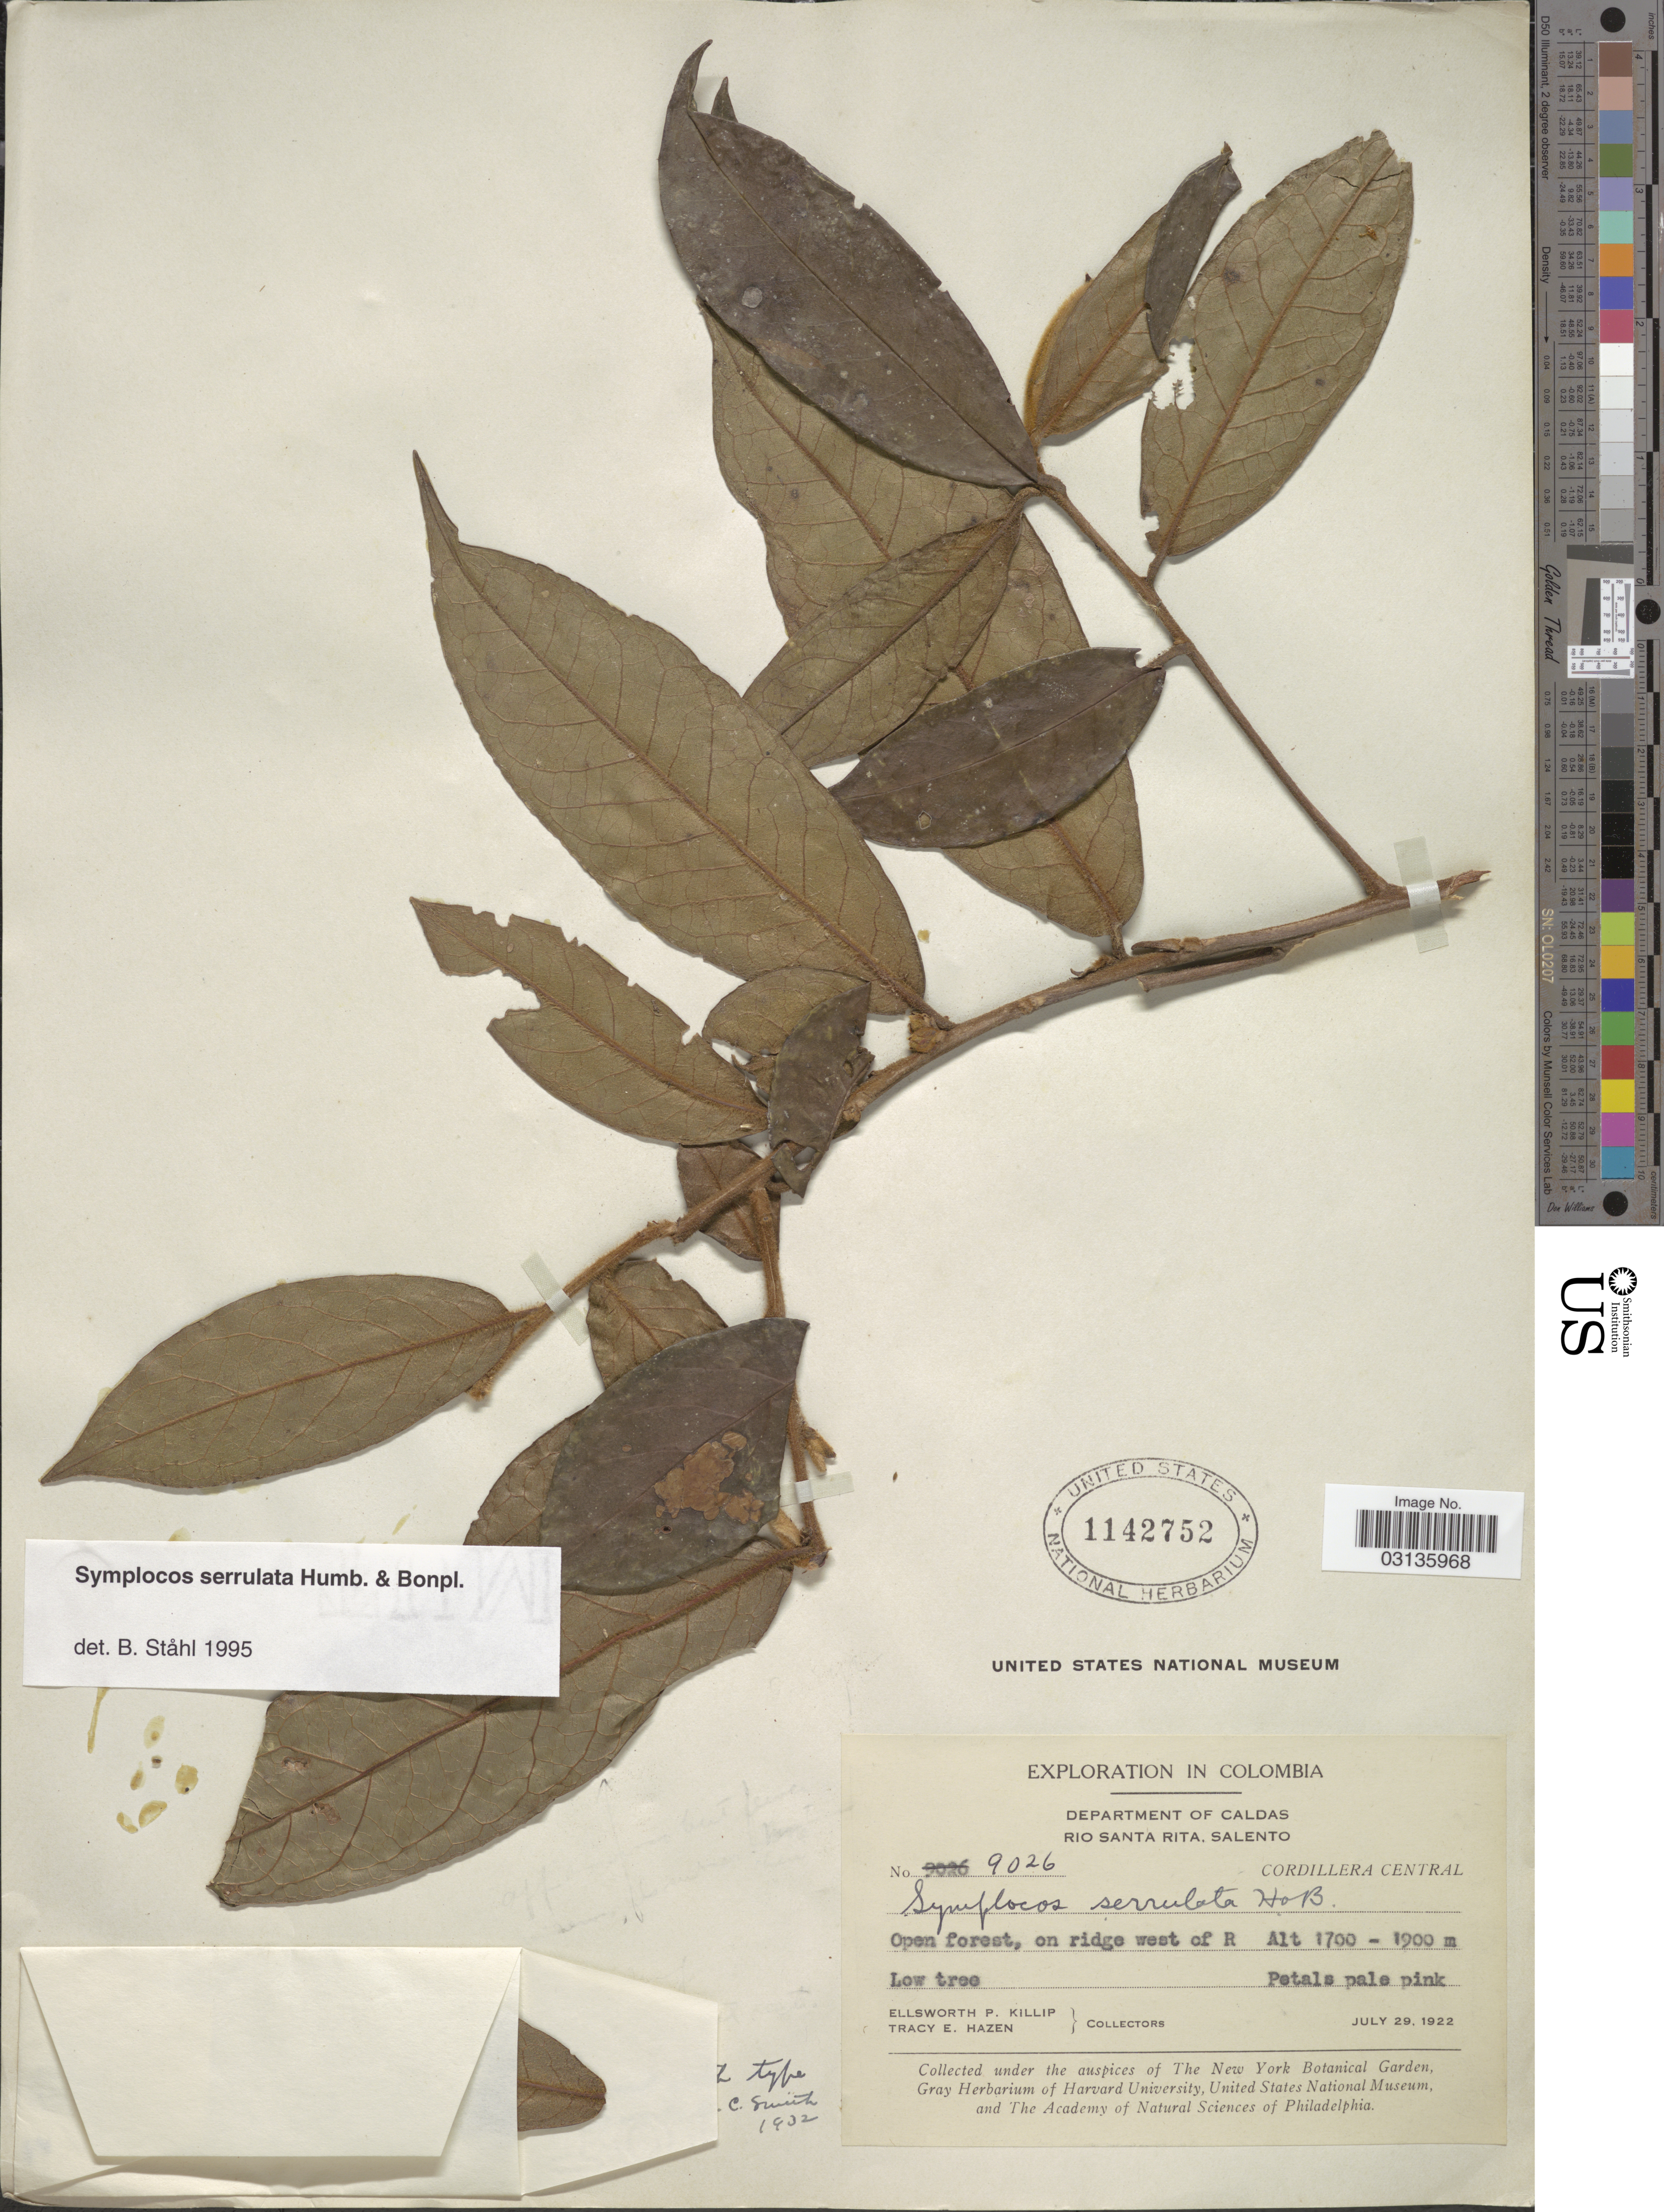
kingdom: Plantae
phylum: Tracheophyta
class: Magnoliopsida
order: Ericales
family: Symplocaceae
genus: Symplocos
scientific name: Symplocos serrulata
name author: Bonpl.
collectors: E. P. Killip & T. E. Hazen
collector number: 9026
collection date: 1922-07-29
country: Colombia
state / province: Caldas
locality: Department of Caldas. Rio Santa Rita, Salento. Cordillera Central. On ridge west of R.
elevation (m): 1700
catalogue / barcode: US 1142752